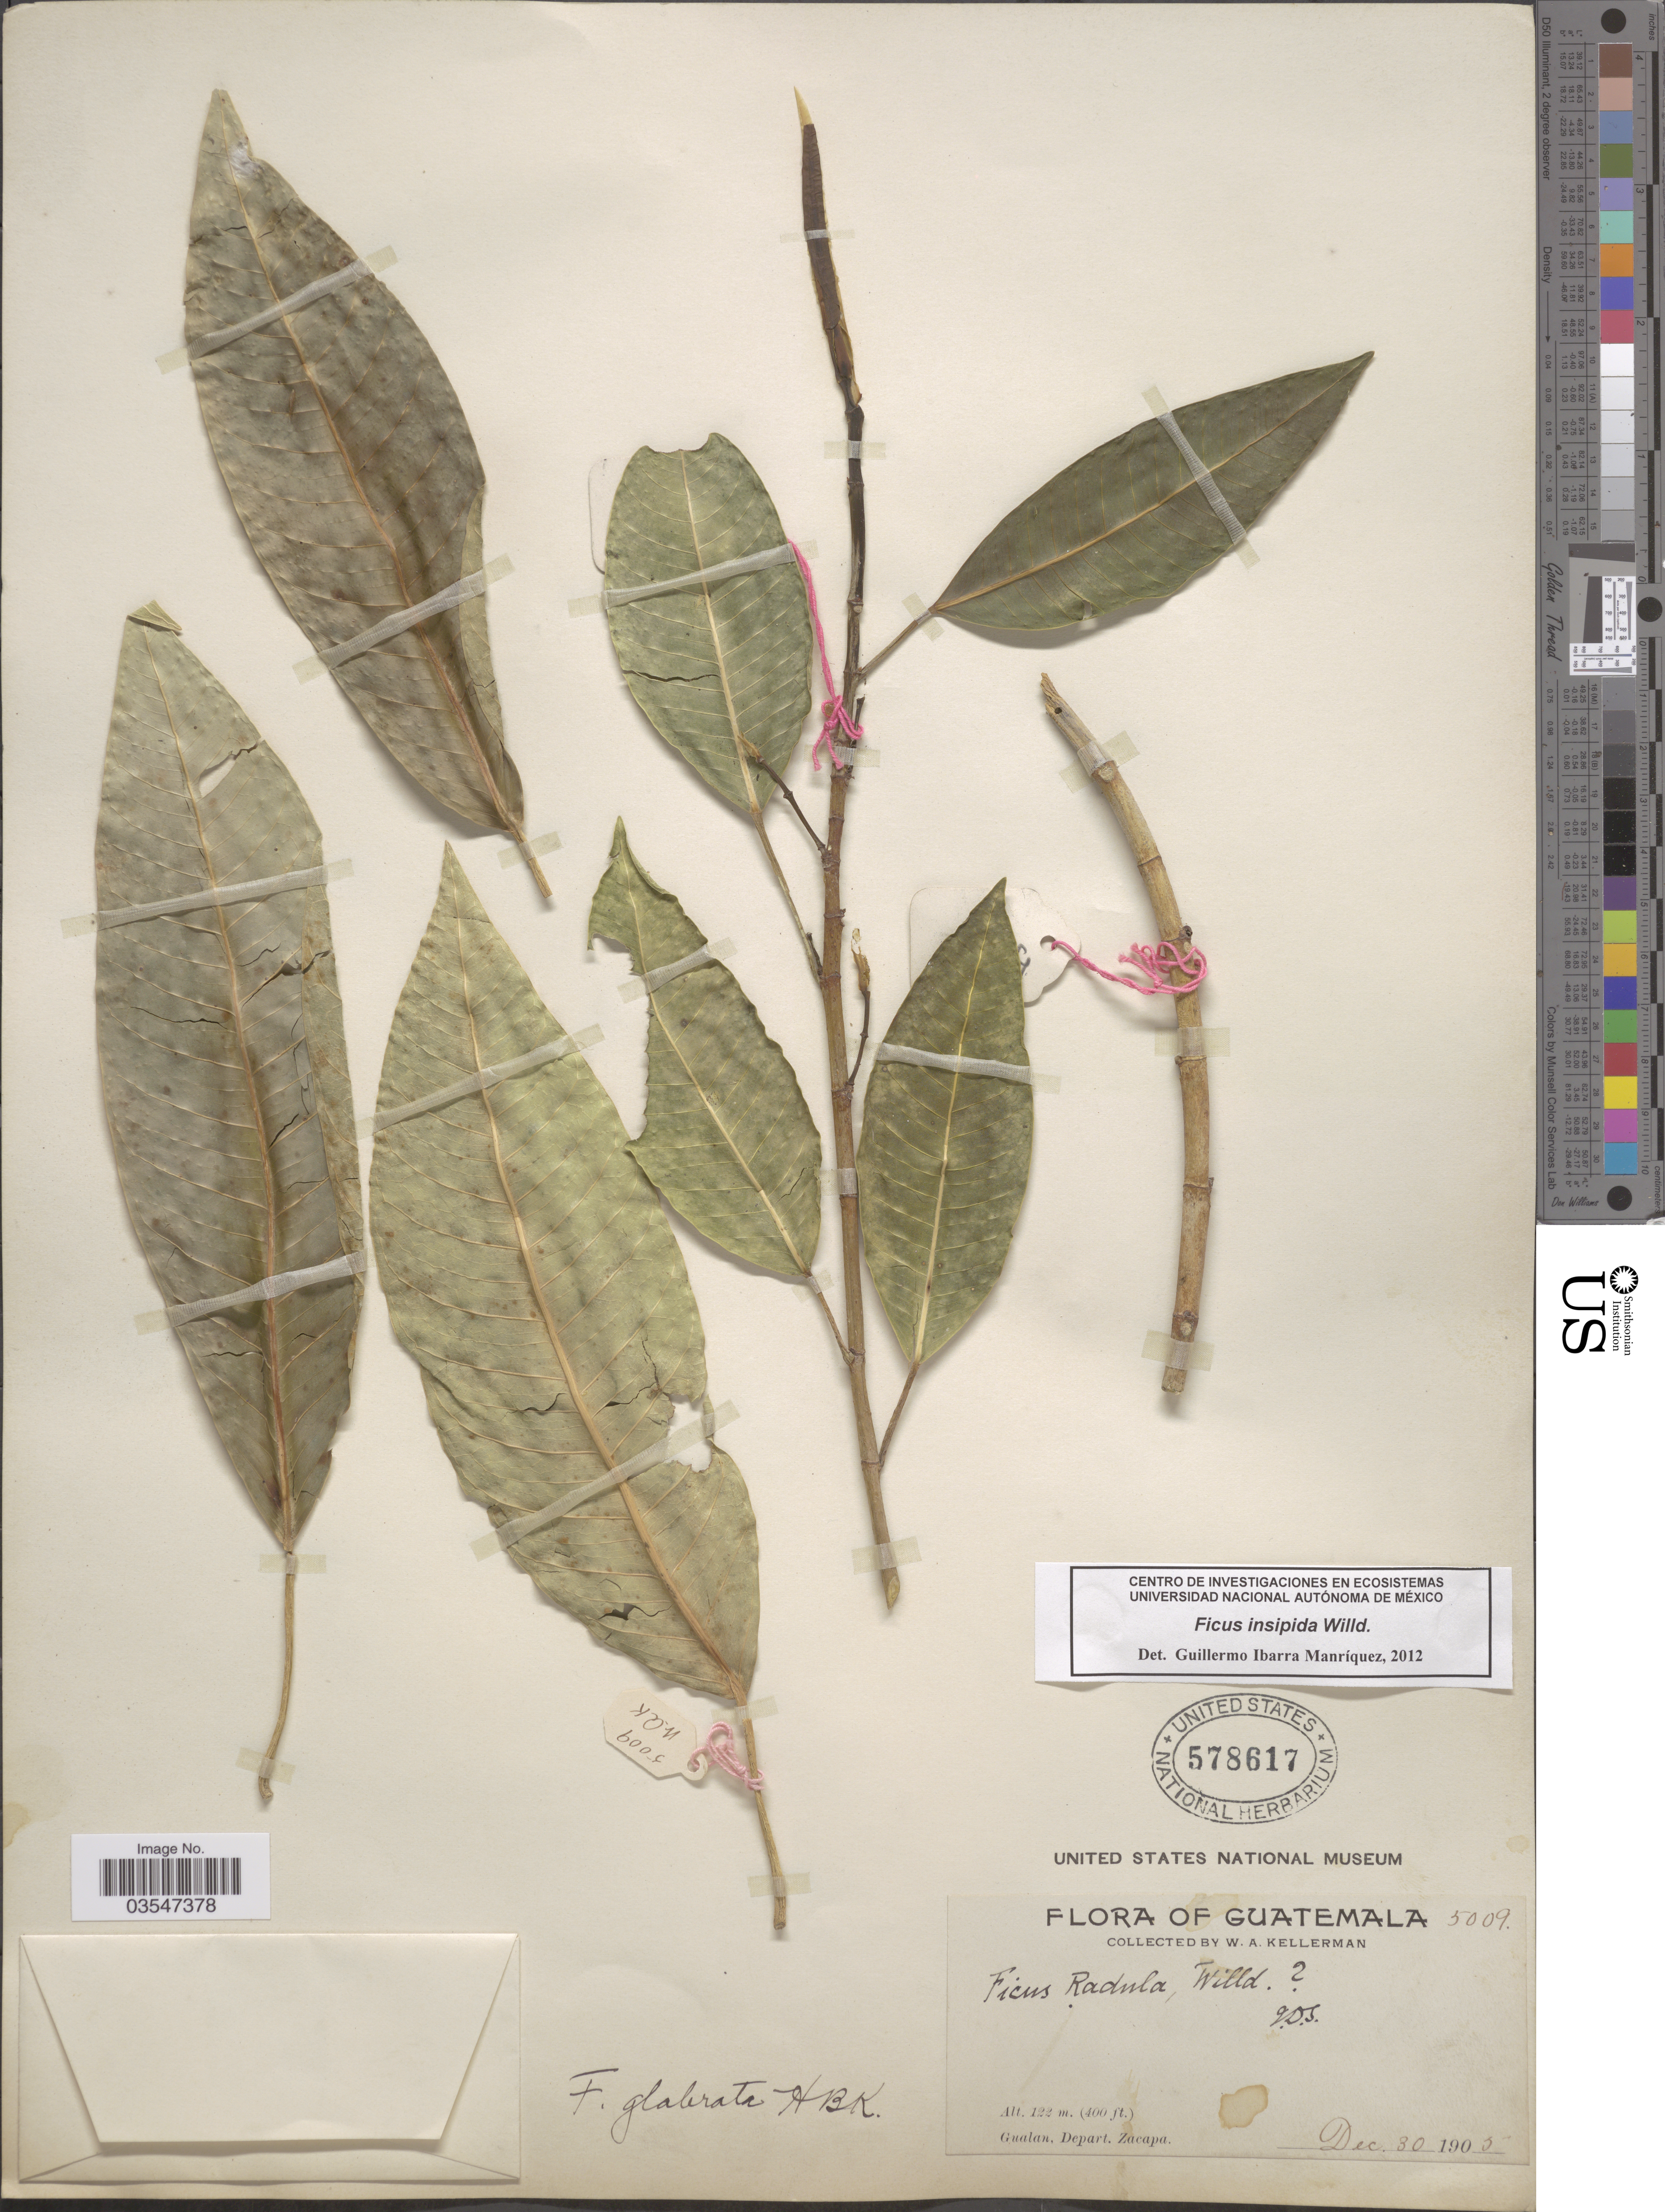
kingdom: Plantae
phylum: Tracheophyta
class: Magnoliopsida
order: Rosales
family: Moraceae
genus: Ficus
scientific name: Ficus insipida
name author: Willd.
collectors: W. Kellerman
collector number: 5009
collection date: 1905-12-30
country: Guatemala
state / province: Zacapa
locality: Gualan, Depart. Zacapa.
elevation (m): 122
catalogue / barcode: US 578617